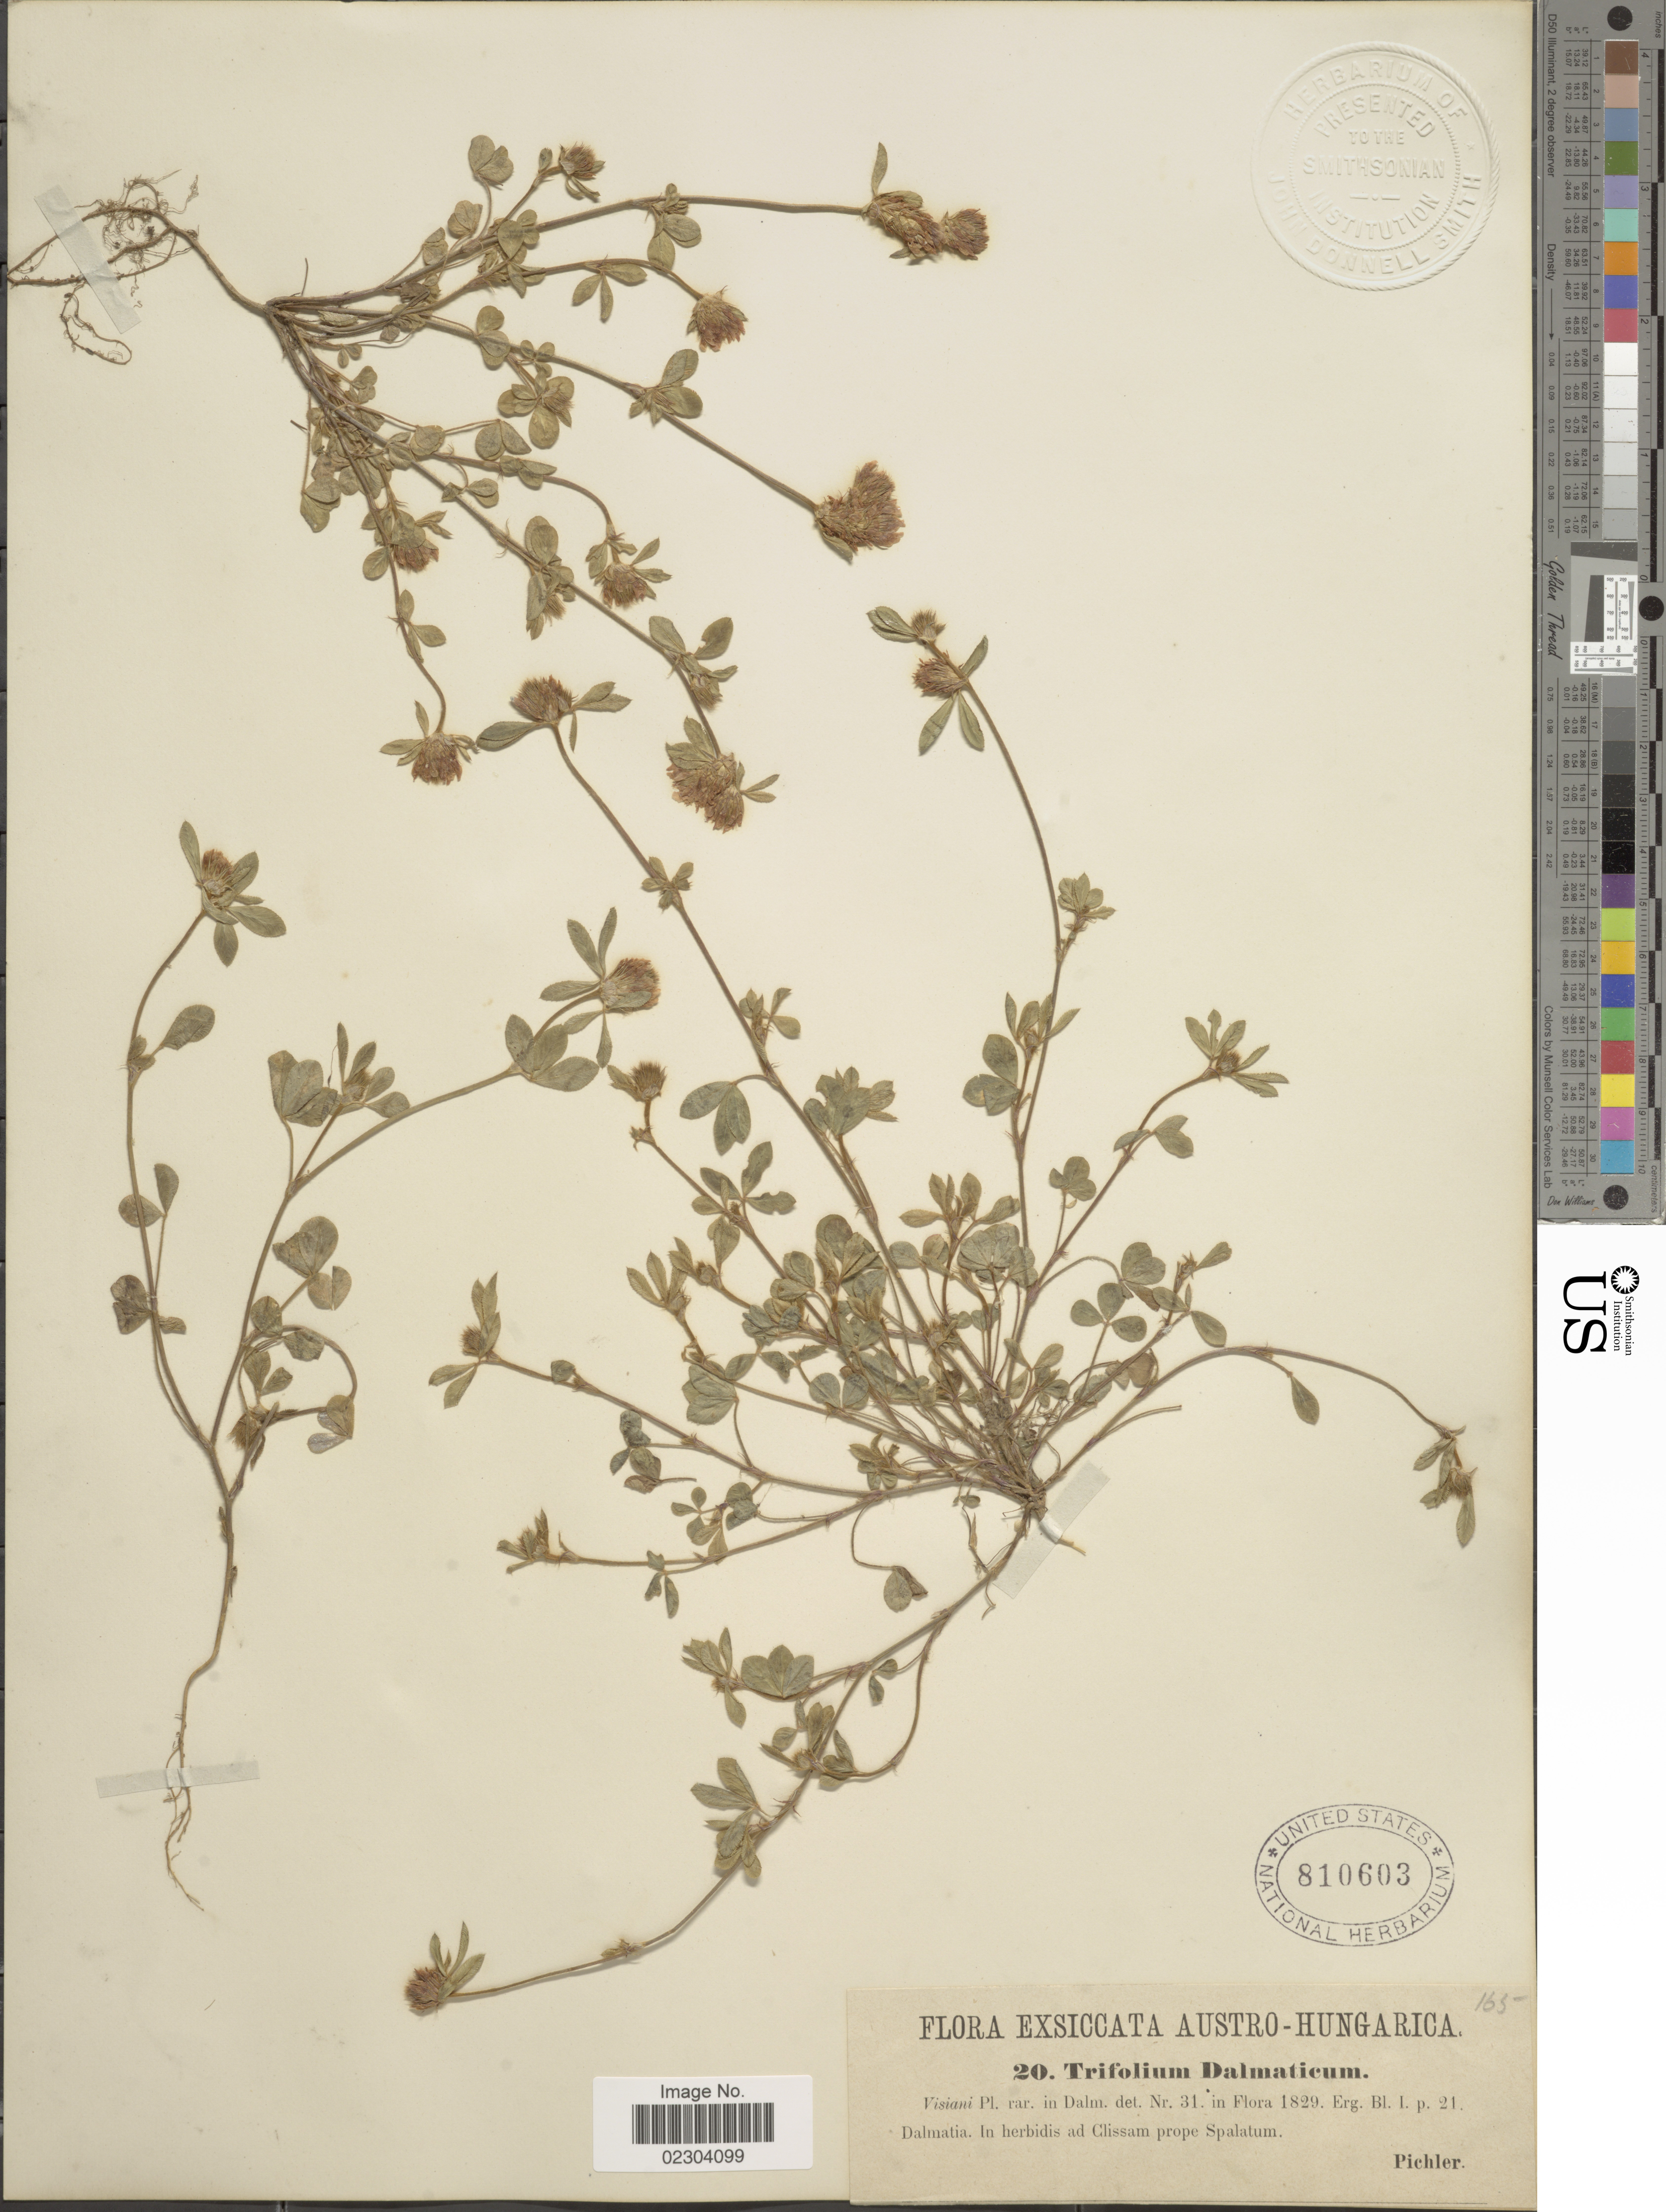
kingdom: Plantae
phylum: Tracheophyta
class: Magnoliopsida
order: Fabales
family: Fabaceae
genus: Trifolium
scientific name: Trifolium dalmaticum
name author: Vis.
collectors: Pichler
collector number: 20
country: Hungary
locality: Austro- Hungarica. Dalmatia. In herbidis ad Clissam prope Spalatum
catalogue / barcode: US 810603